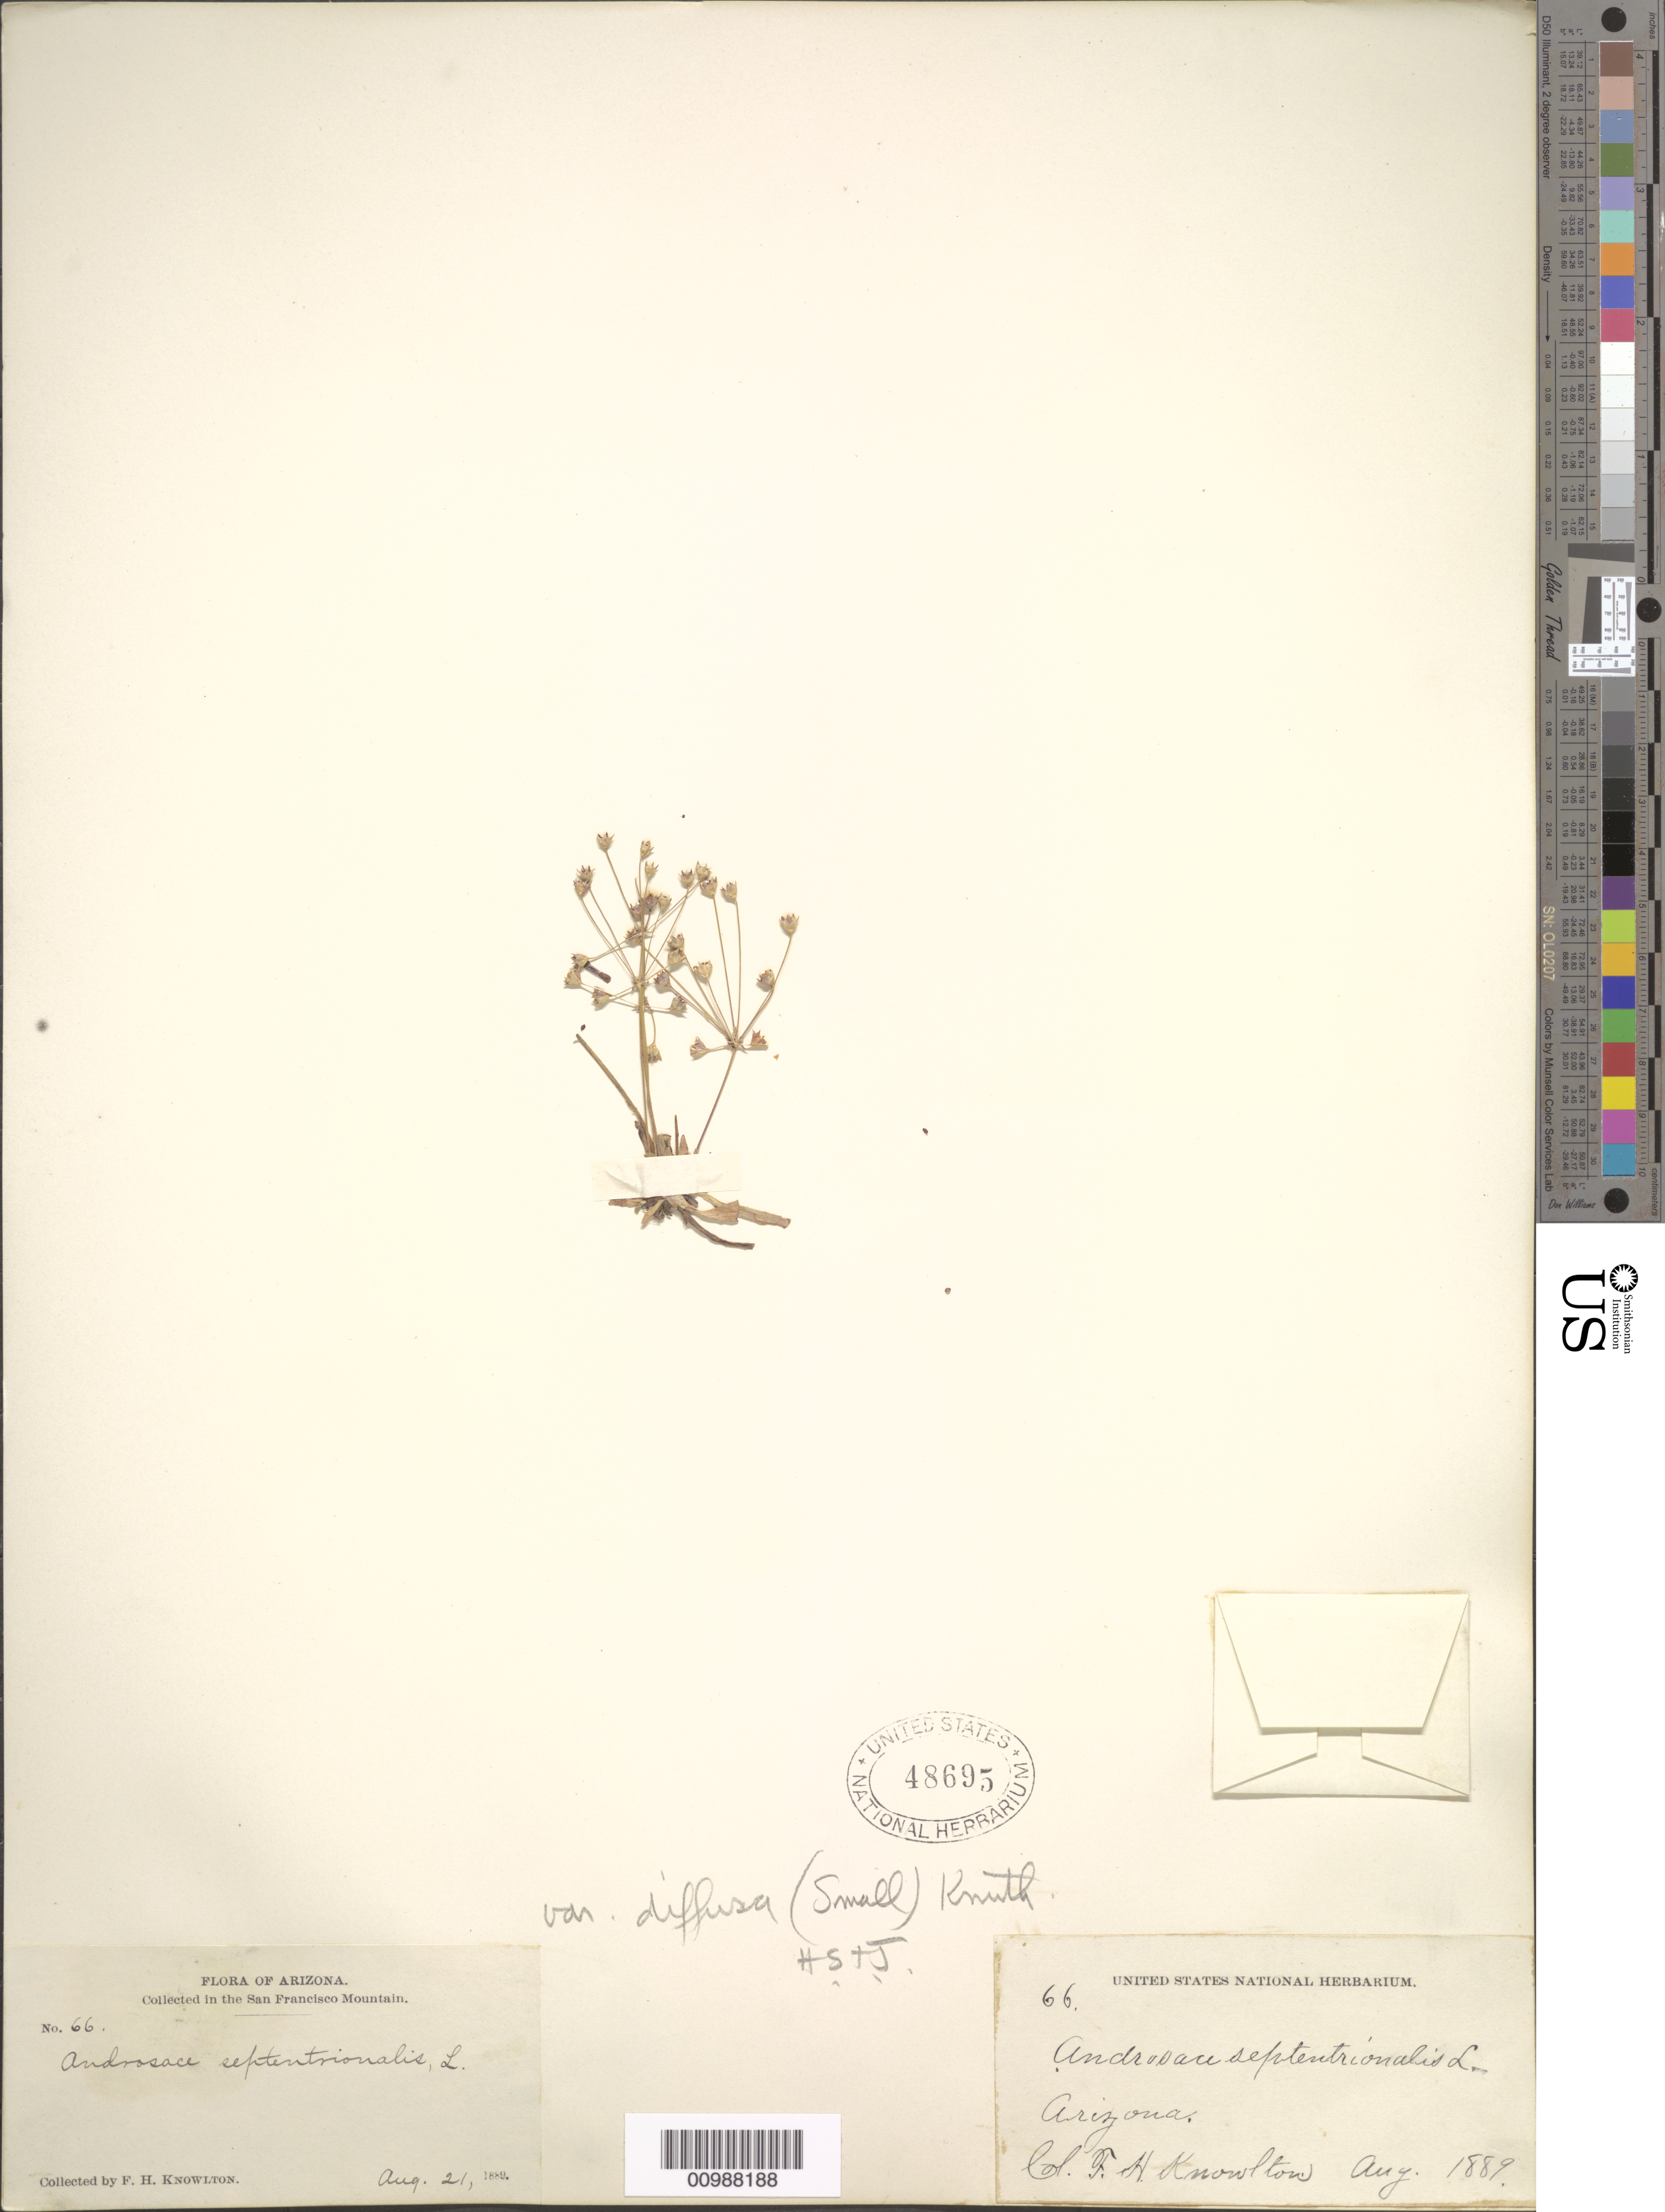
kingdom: Plantae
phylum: Tracheophyta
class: Magnoliopsida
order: Ericales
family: Primulaceae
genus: Androsace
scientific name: Androsace septentrionalis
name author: L.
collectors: F. H. Knowlton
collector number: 66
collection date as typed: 21 Aug 1889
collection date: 1889-08-21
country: United States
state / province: Arizona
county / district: Coconino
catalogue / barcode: US 48695